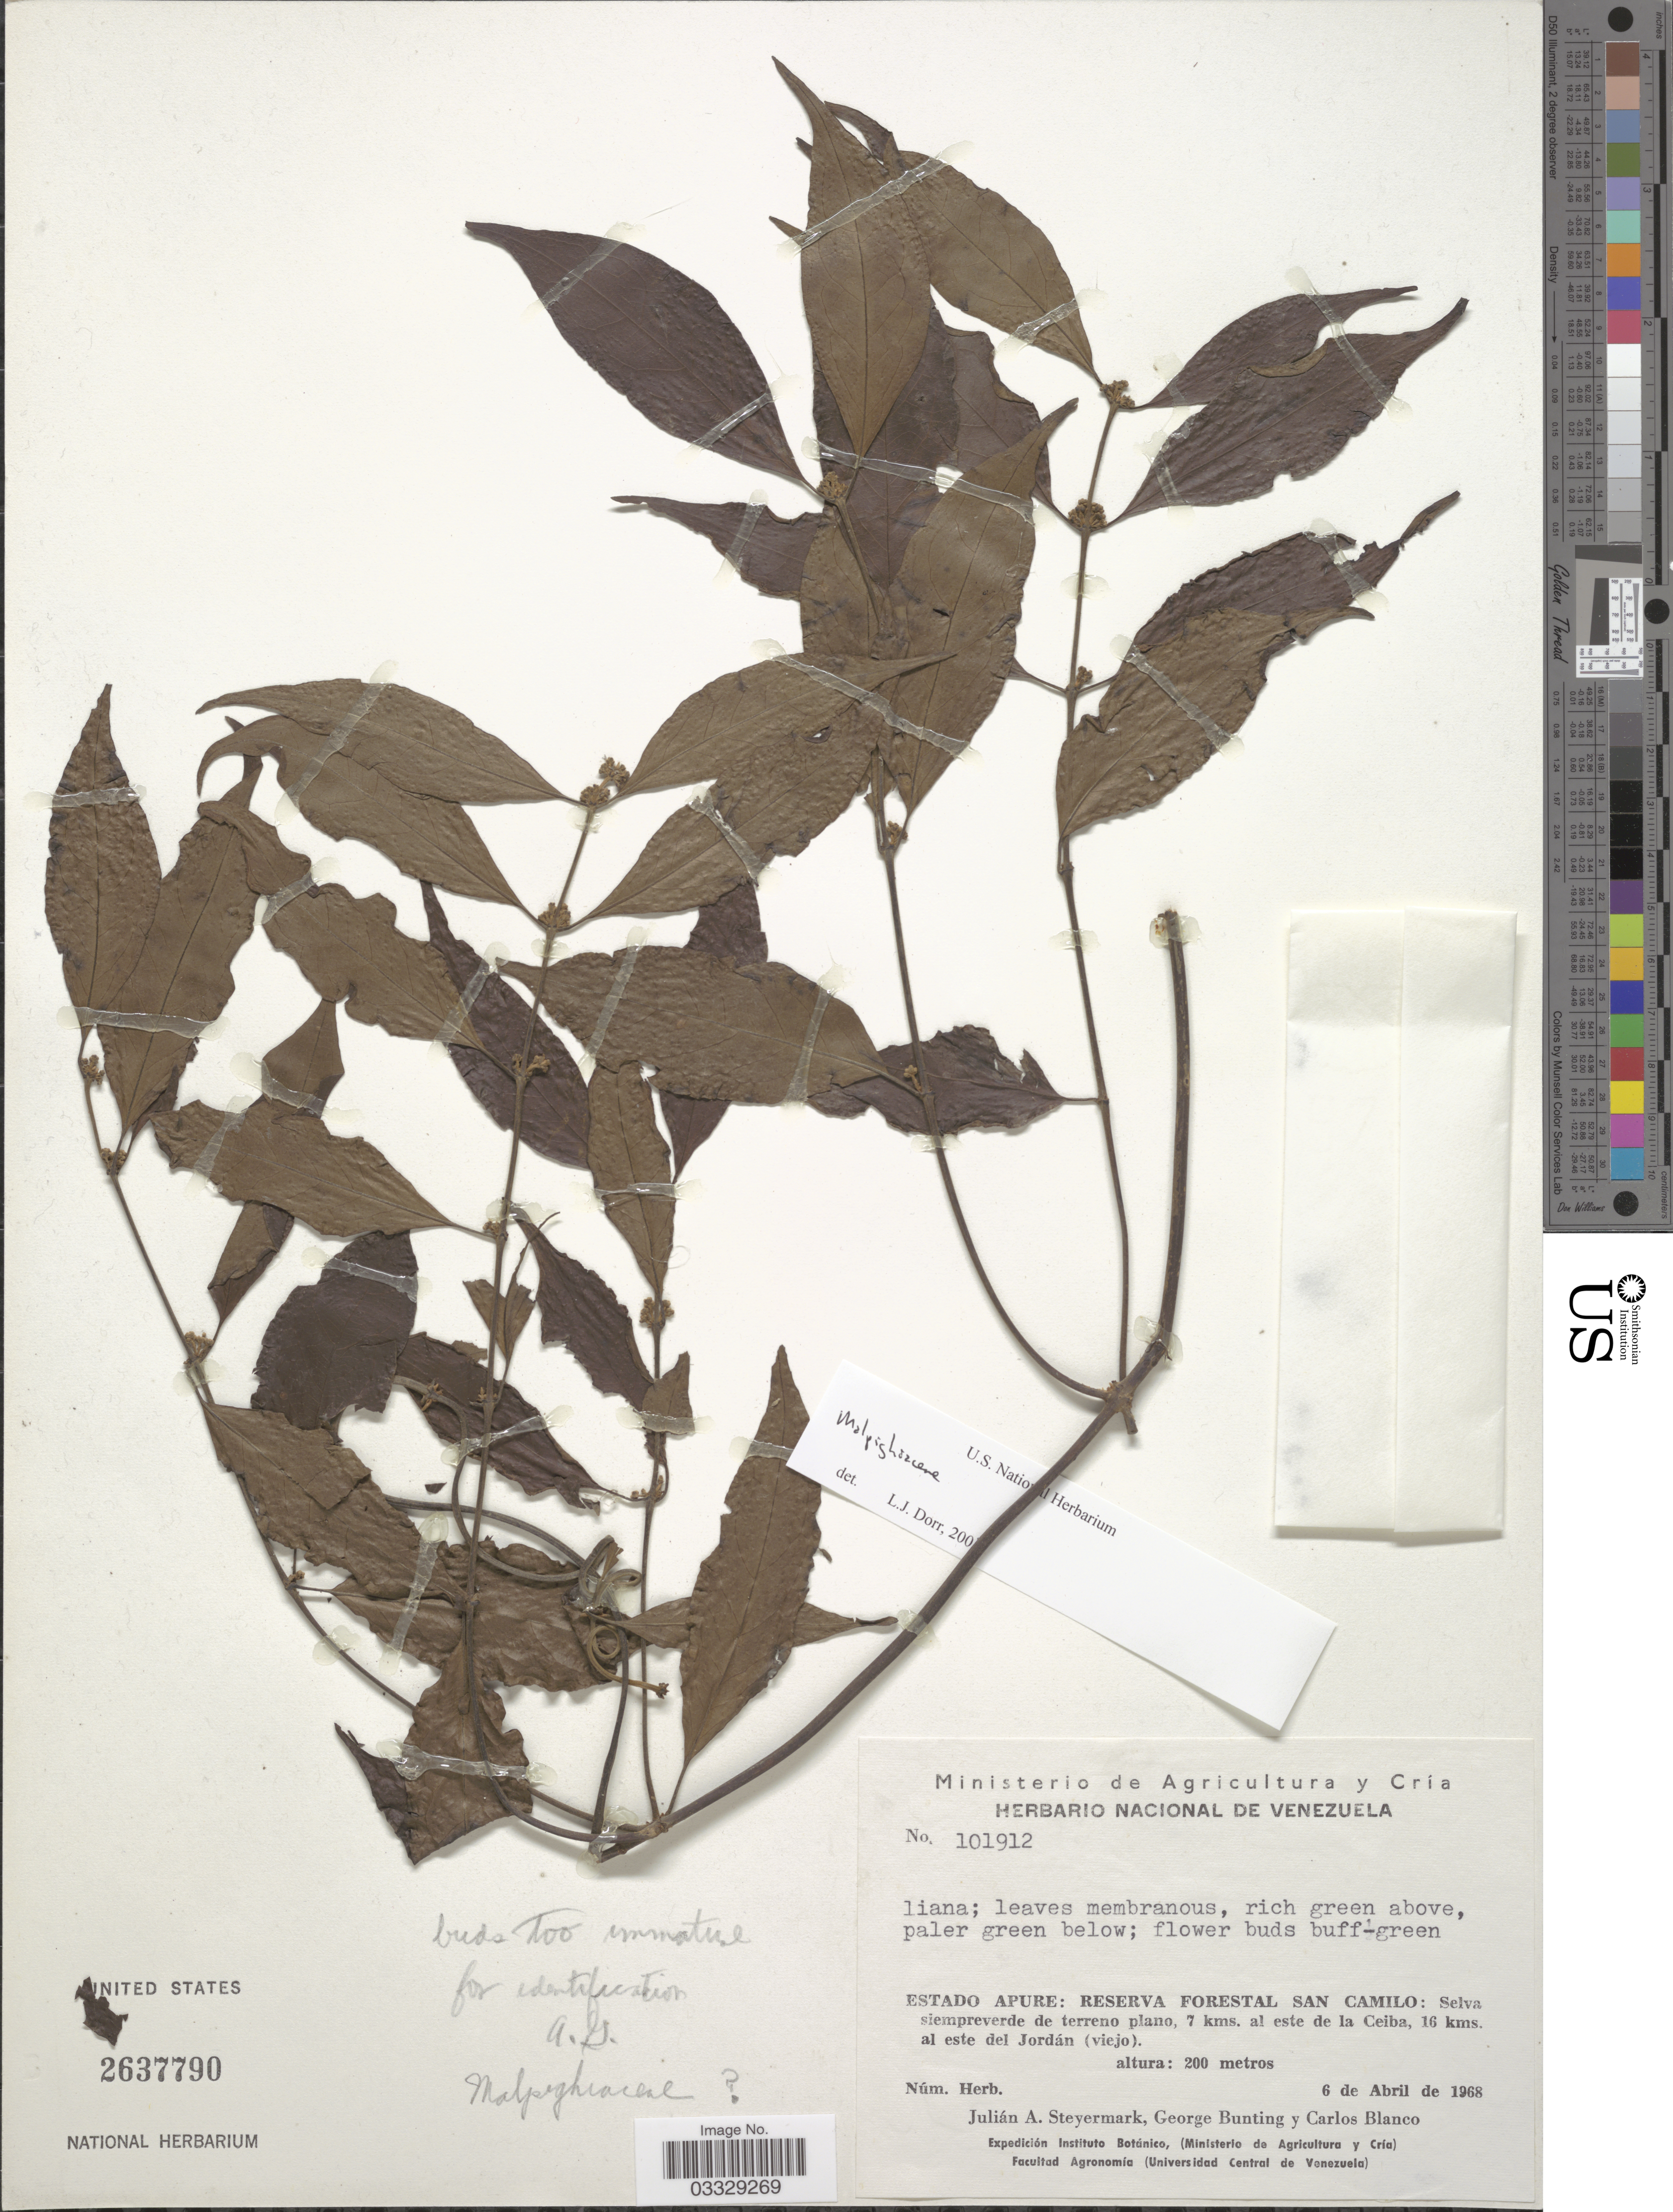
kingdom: Plantae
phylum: Tracheophyta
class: Magnoliopsida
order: Malpighiales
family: Malpighiaceae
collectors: J. Steyermark, G. S. Bunting & C. Blanco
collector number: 101912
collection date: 1968-04-06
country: Venezuela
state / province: Apure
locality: Reserva Forestal San Camilo: Selva siempreverde de terreno plano, 7 kms. al este de la Ceiba, 16 kms. al este del Jordán (viejo).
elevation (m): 200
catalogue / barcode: US 2637790